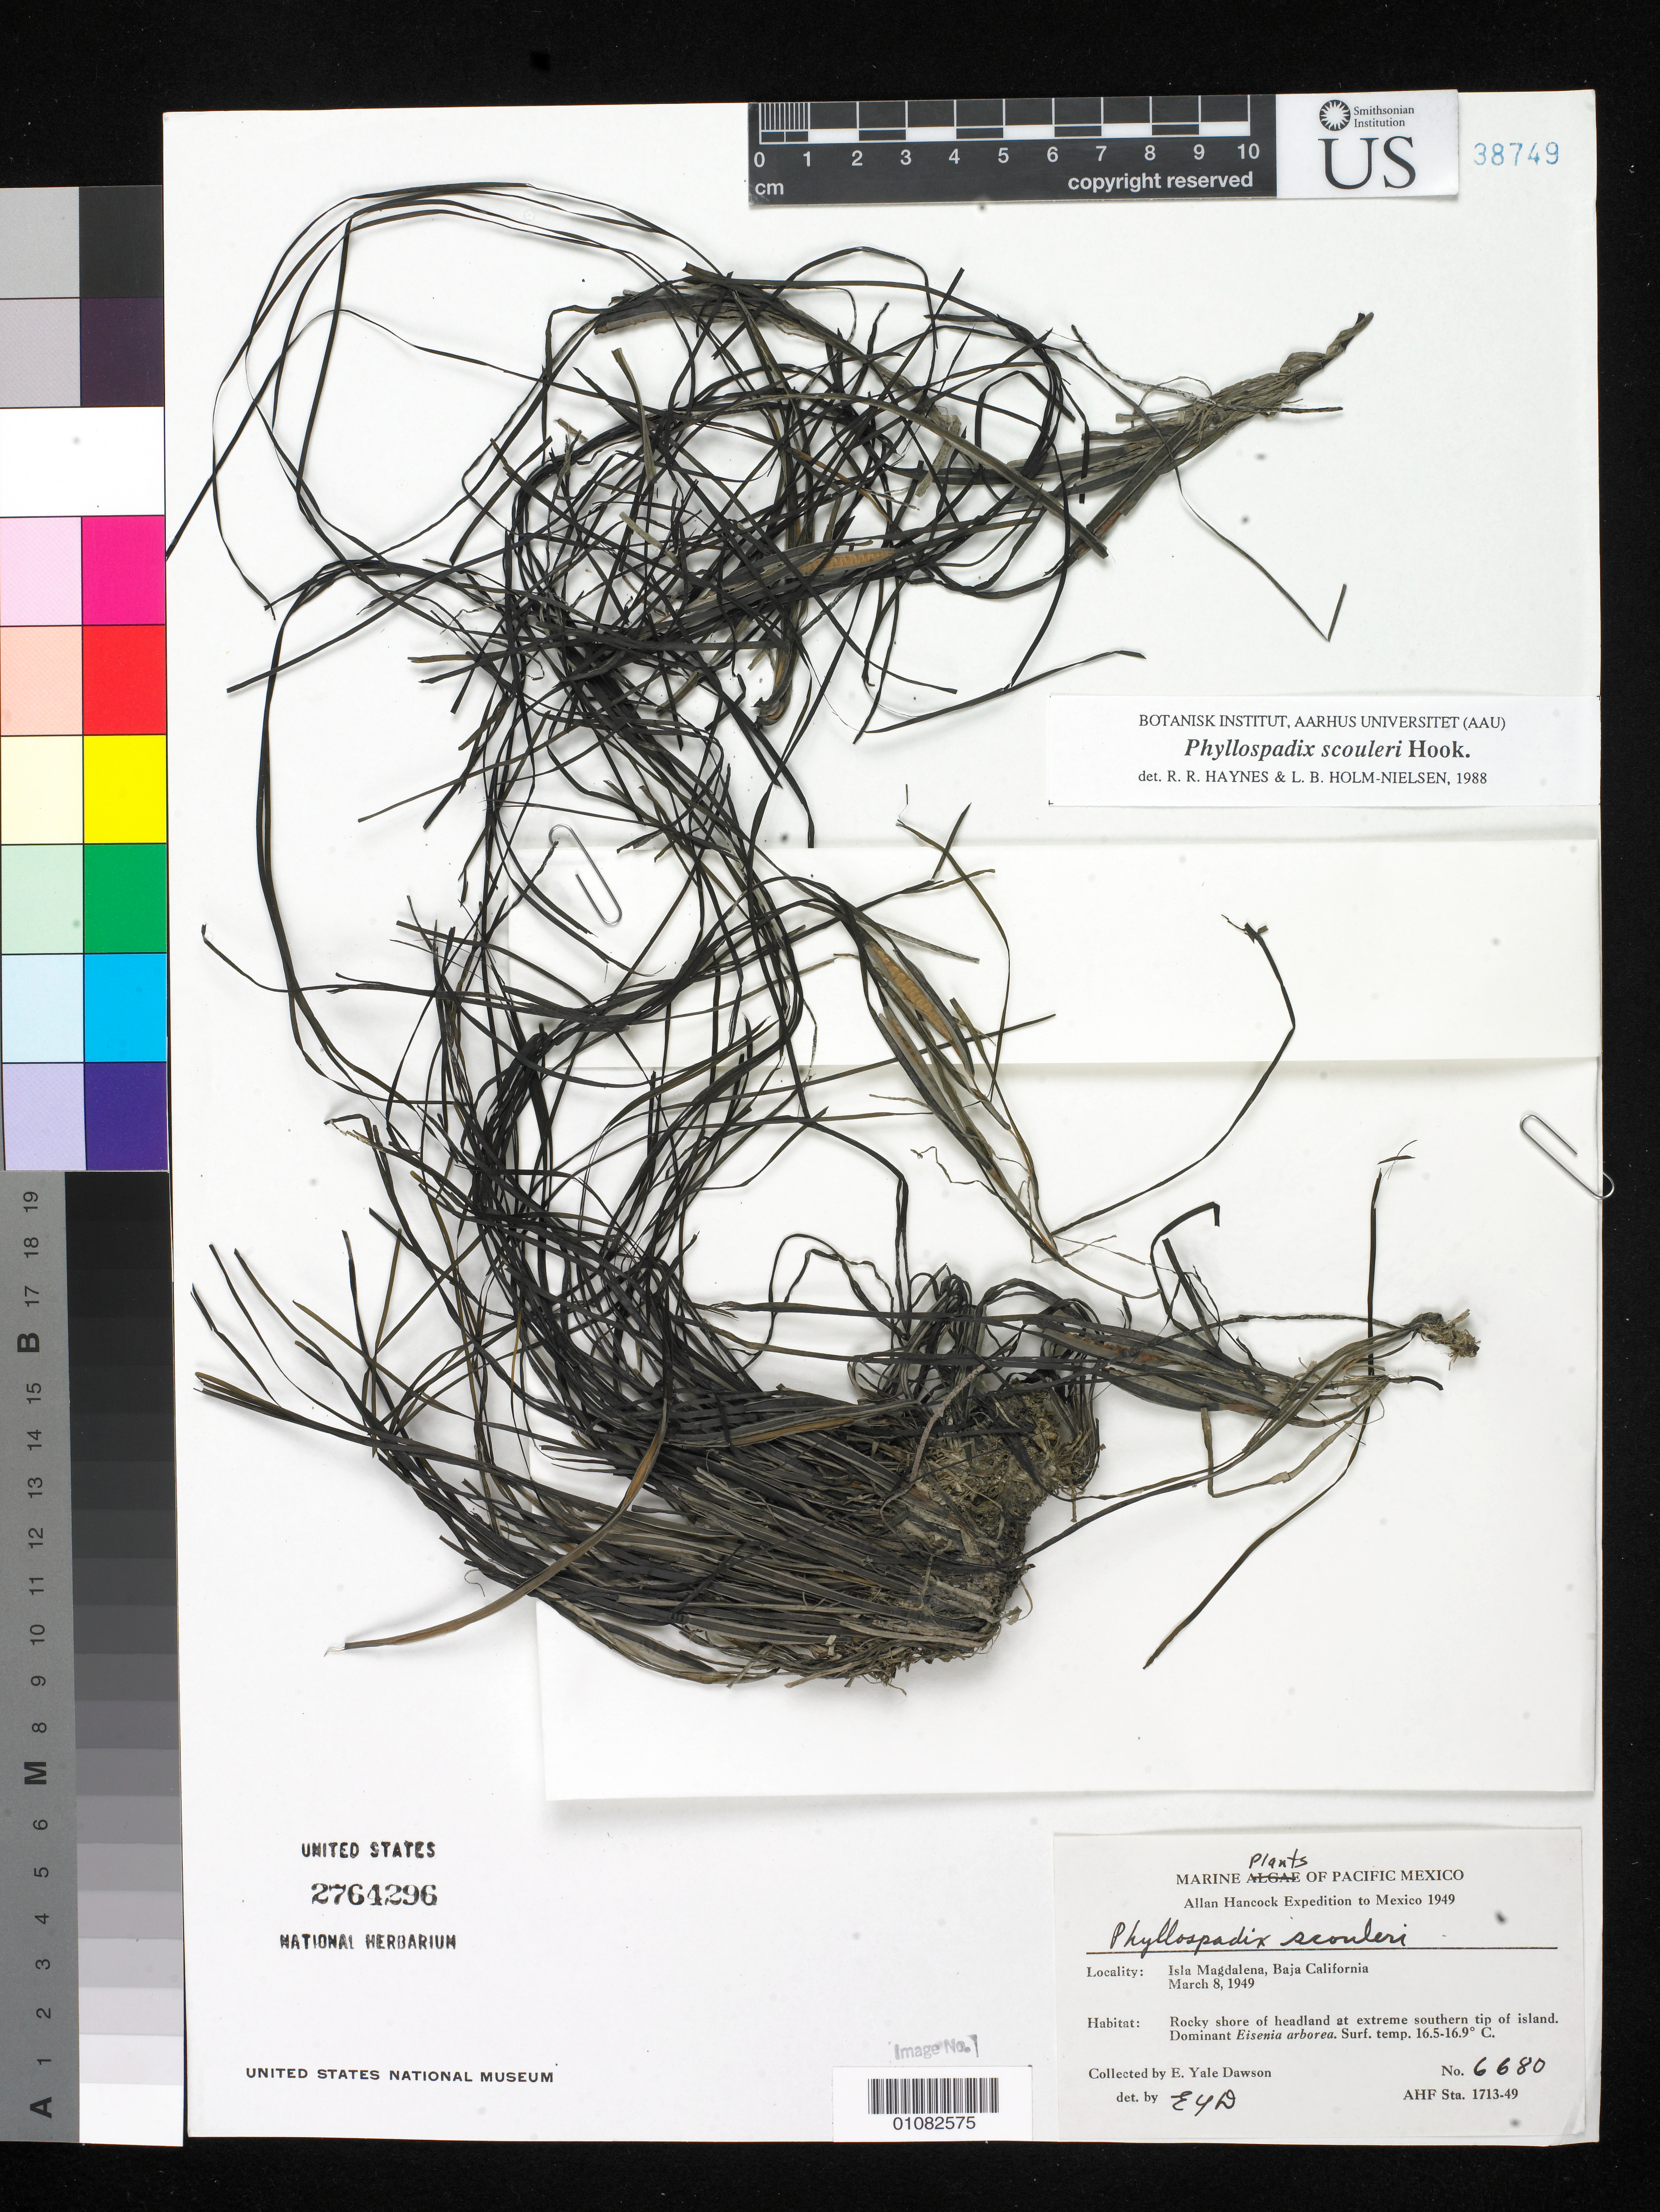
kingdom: Plantae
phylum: Tracheophyta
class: Liliopsida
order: Alismatales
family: Zosteraceae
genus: Phyllospadix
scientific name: Phyllospadix scouleri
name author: Hook.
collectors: E. Y. Dawson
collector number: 6680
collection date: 1949-03-08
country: Mexico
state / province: Baja California Sur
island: Isla Magdalena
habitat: surf temp.: 16.5- 16.9 degrees C; Rocky shore of headland at extreme southern tip of island. Dominant Eisenia arborea.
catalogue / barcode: US 2764296